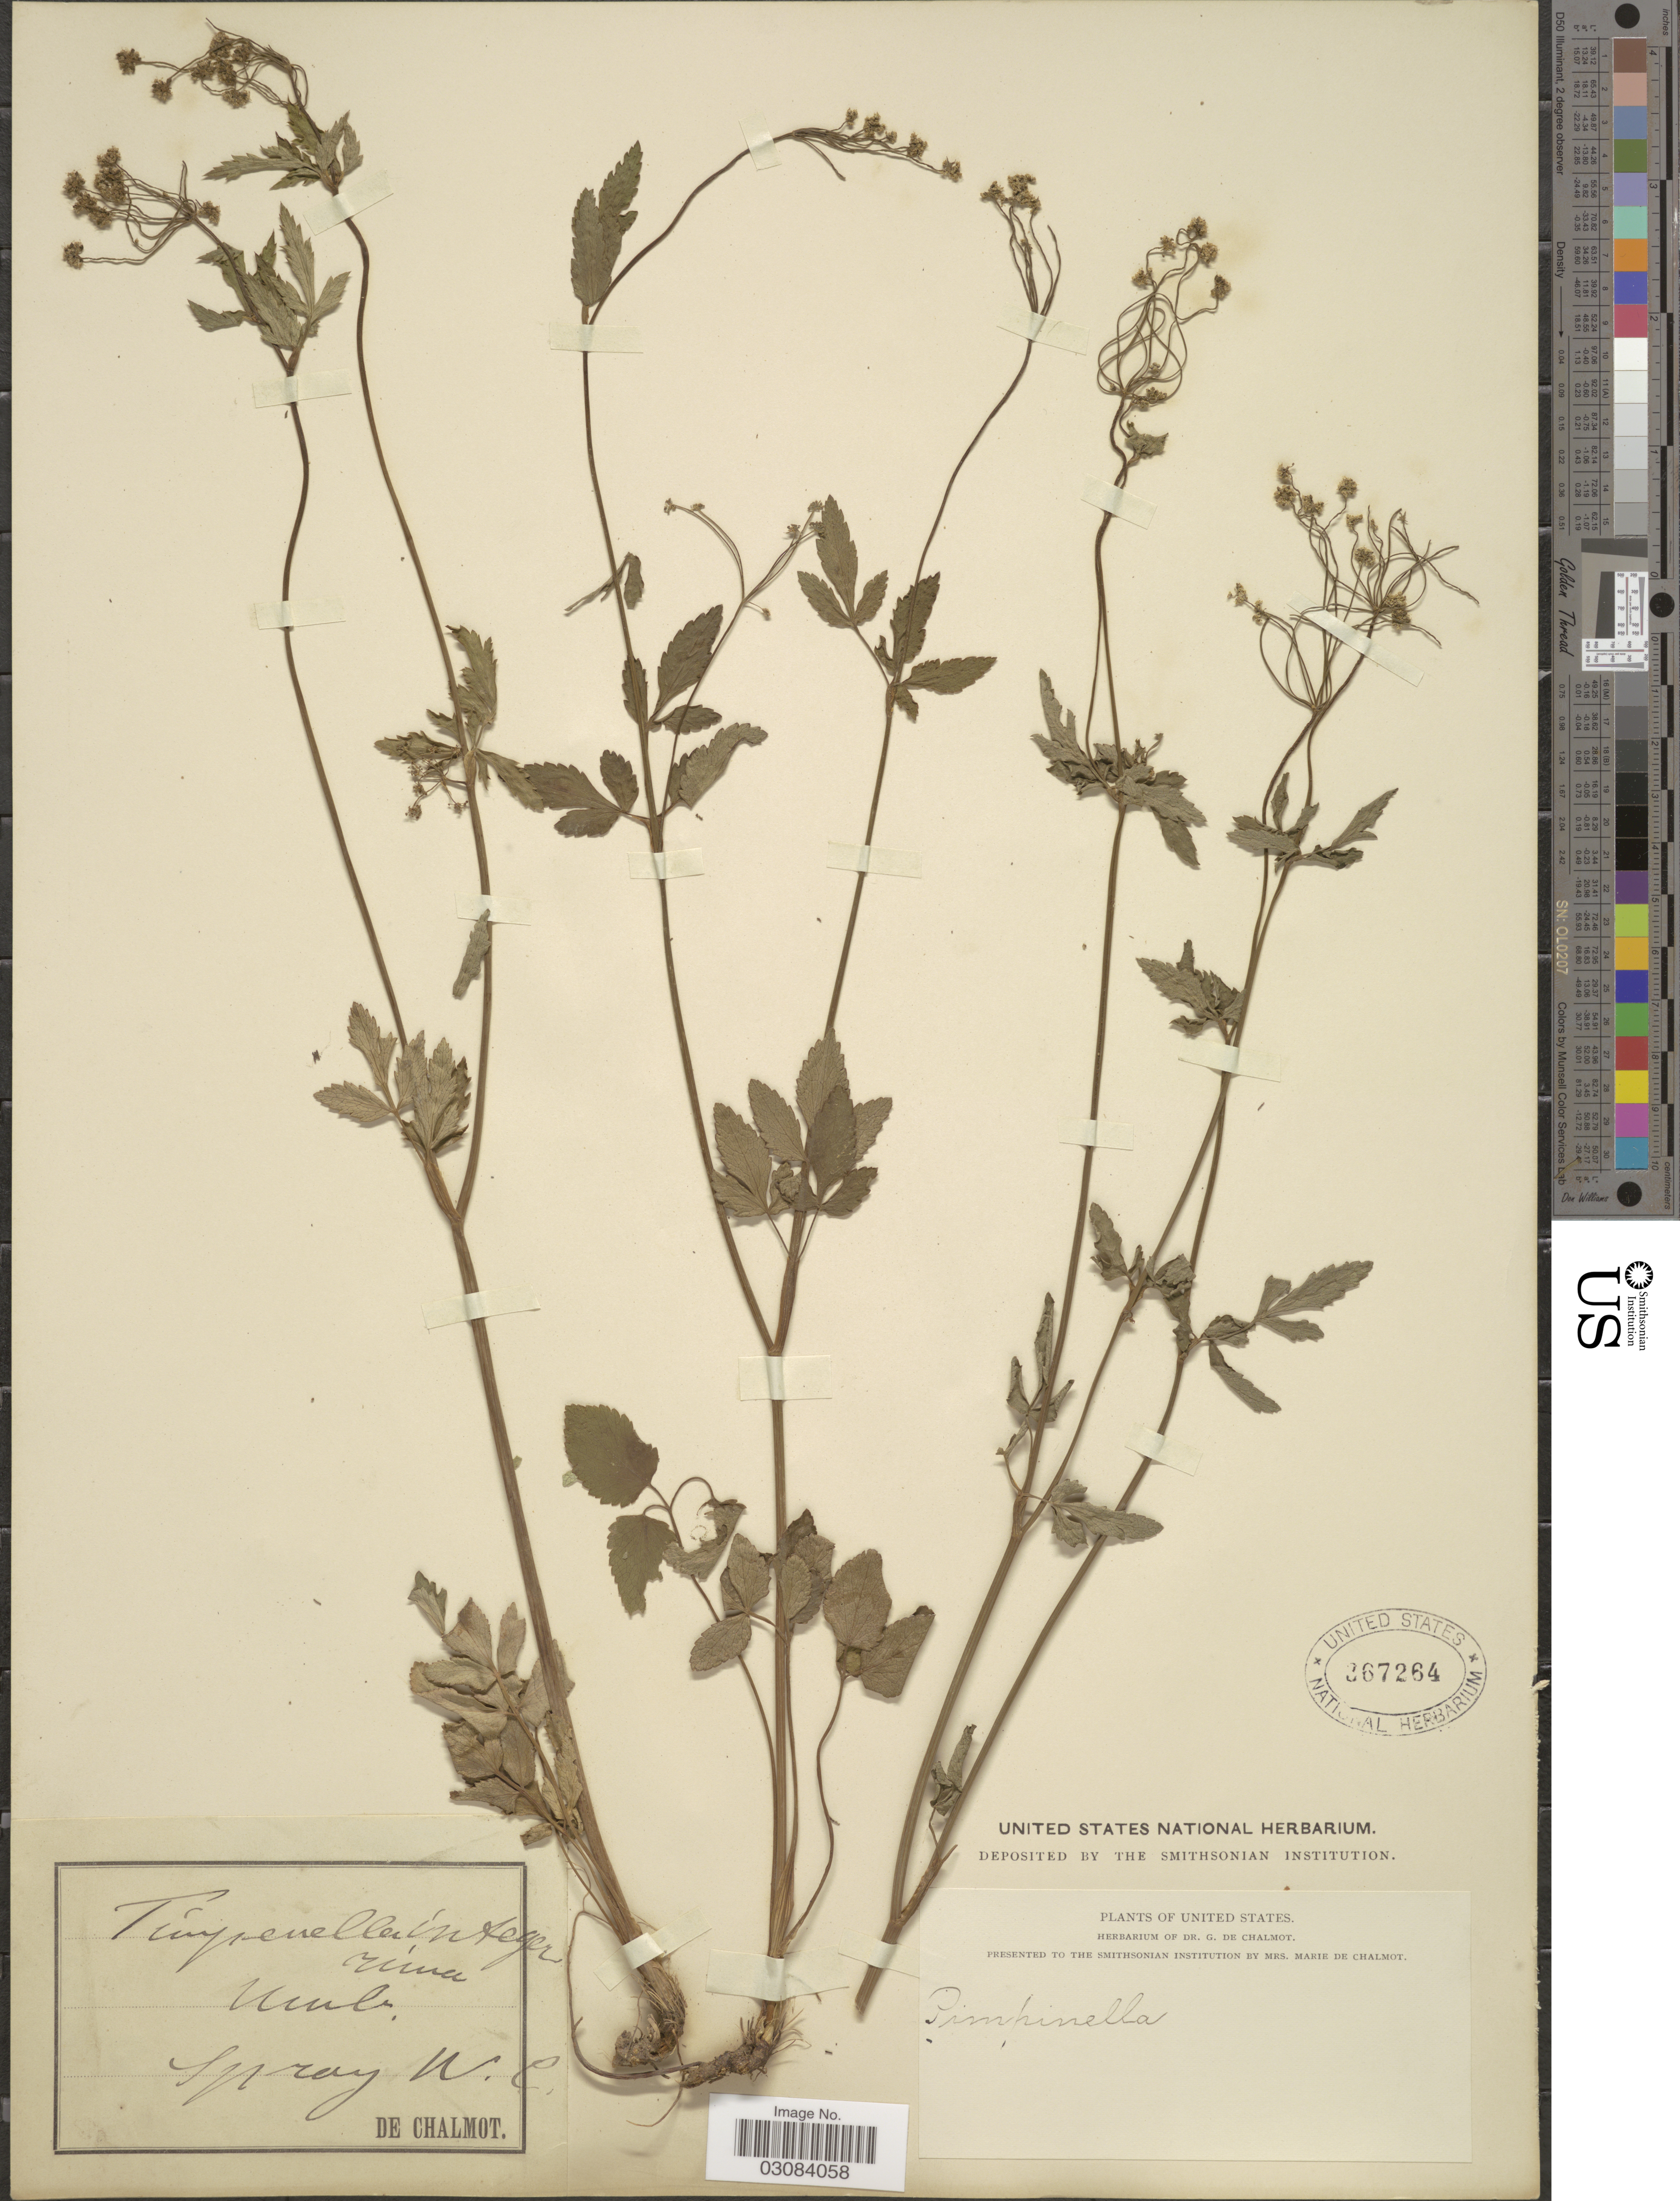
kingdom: Plantae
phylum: Tracheophyta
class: Magnoliopsida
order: Apiales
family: Apiaceae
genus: Zizia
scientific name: Zizia sp.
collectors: G. de Chalmot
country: United States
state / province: North Carolina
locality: Spray.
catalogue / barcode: US 367264